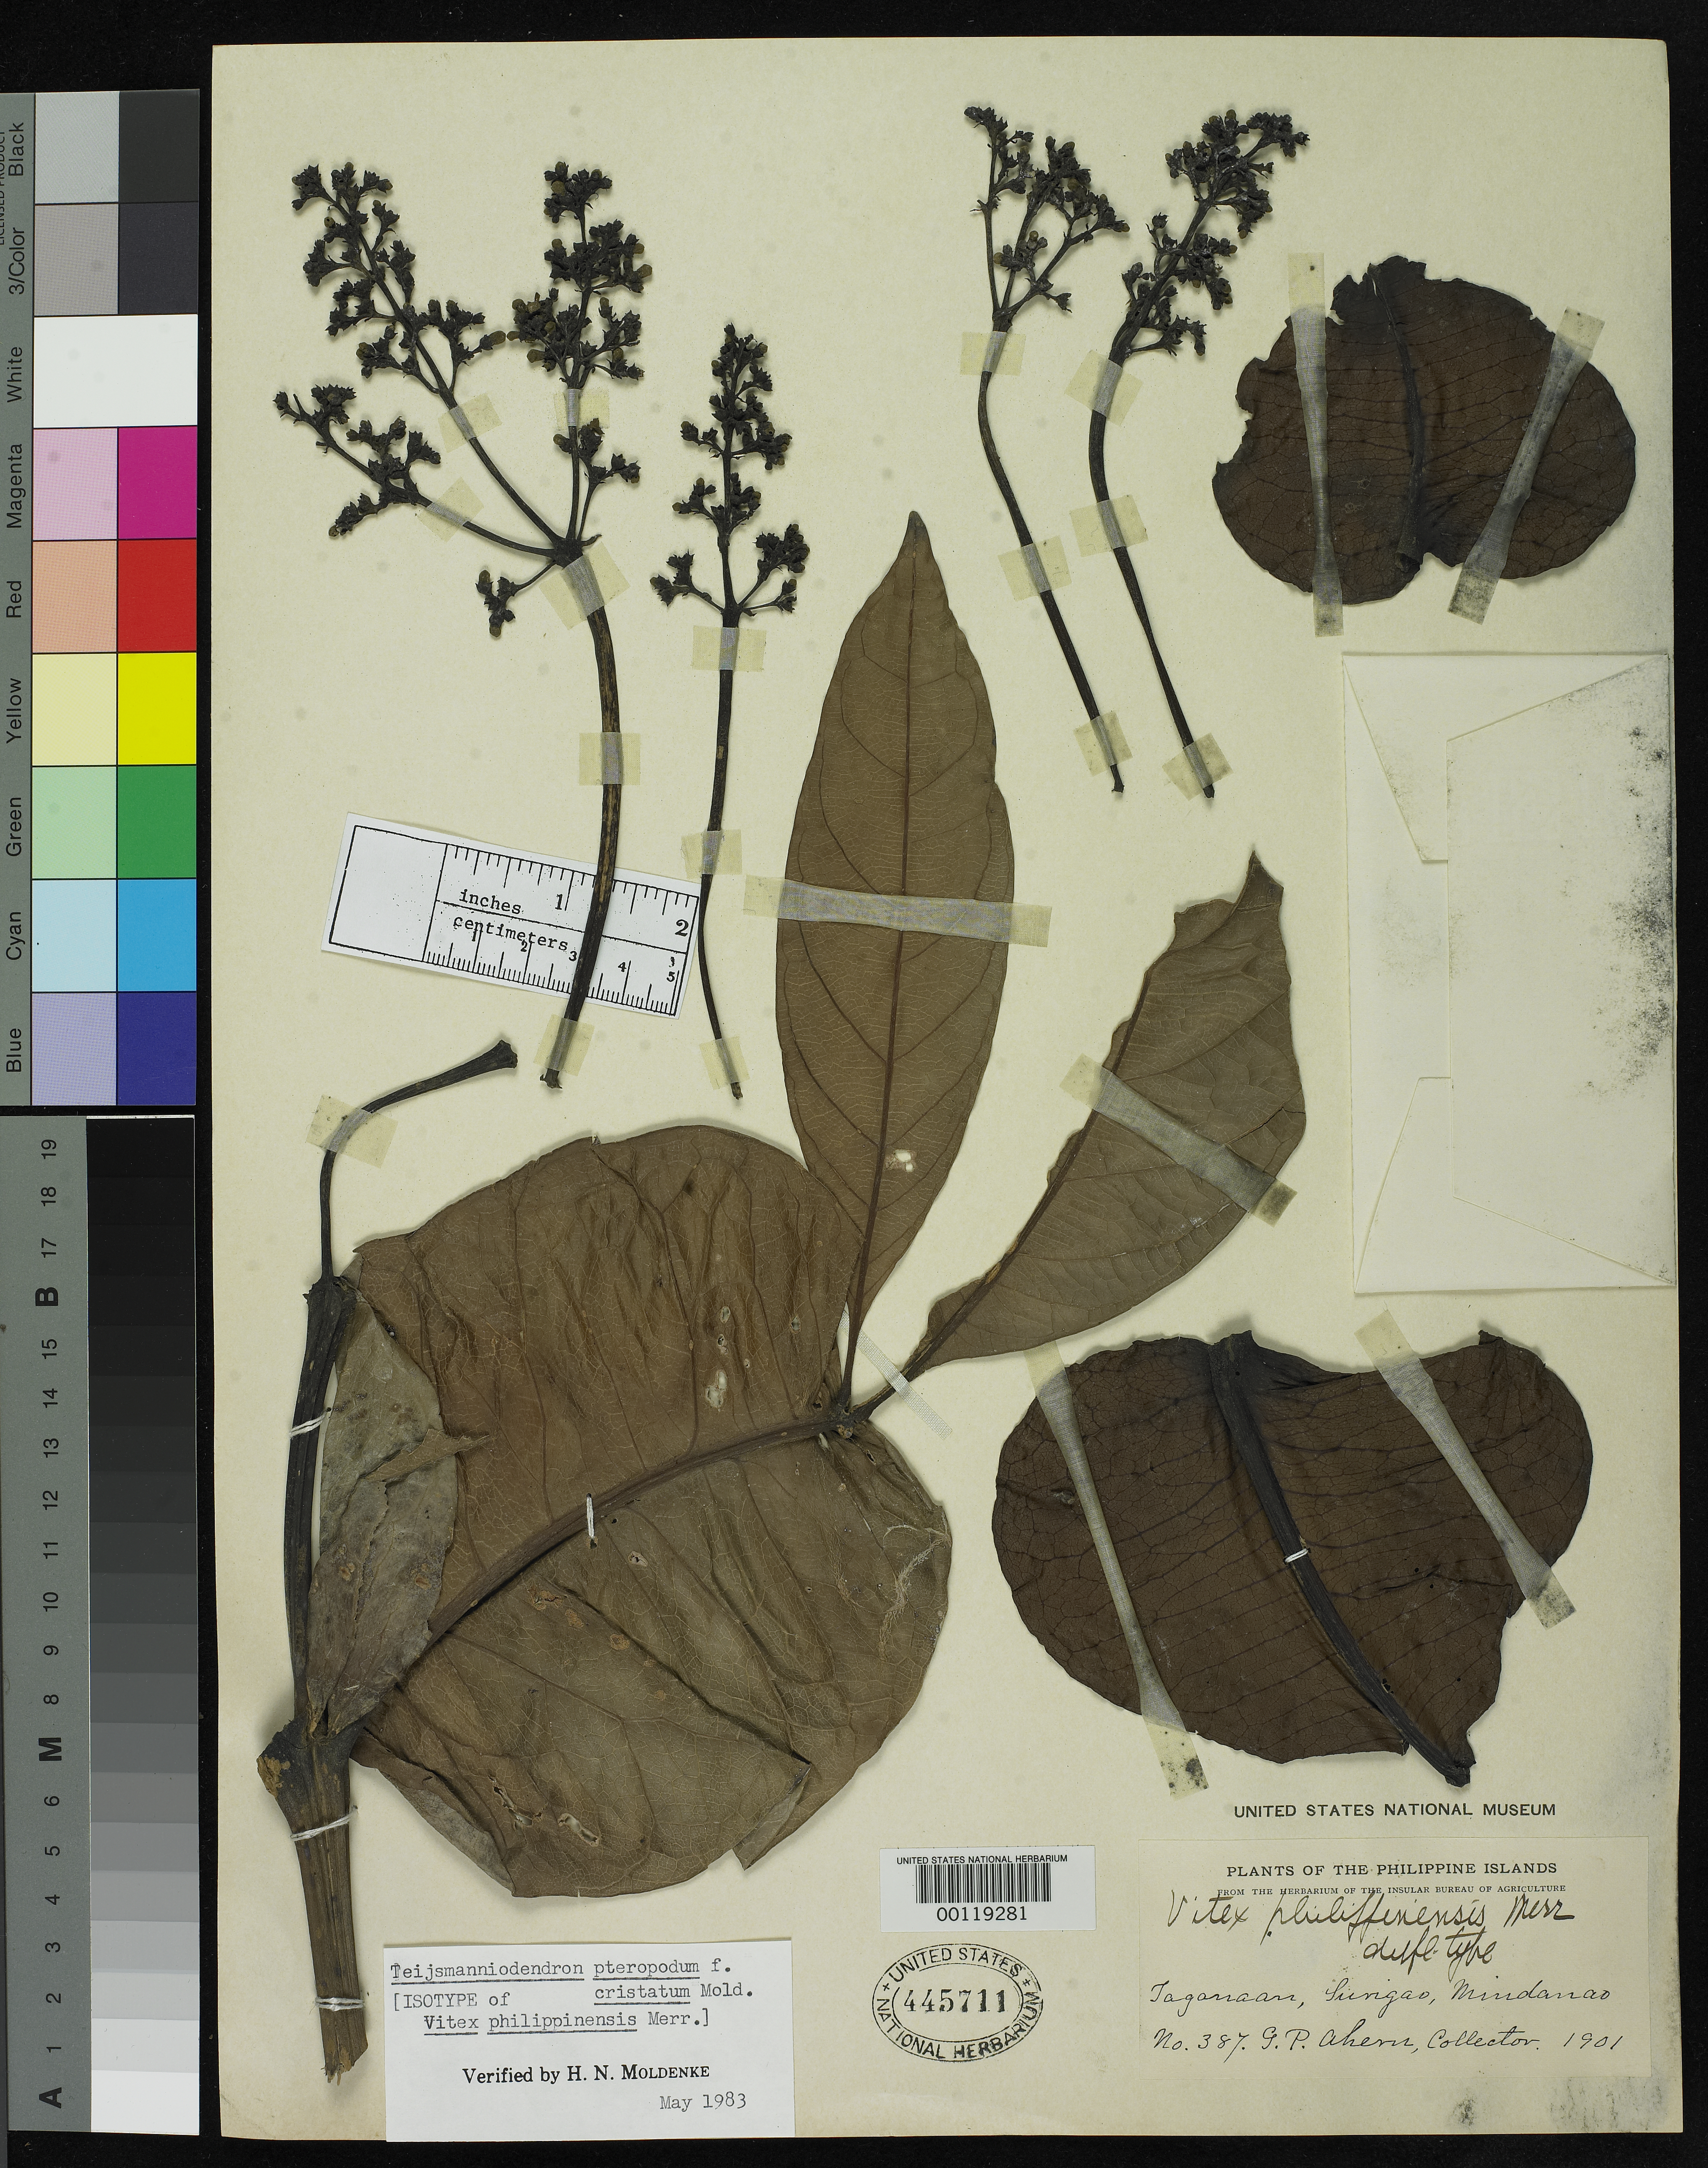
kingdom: Plantae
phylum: Tracheophyta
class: Magnoliopsida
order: Lamiales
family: Lamiaceae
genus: Vitex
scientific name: Vitex philippinensis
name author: Merr.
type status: Isotype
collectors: G. Ahern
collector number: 387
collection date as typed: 1901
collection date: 1901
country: Philippines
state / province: Caraga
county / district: Surigao del Norte / Surigao del Sur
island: Mindanao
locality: Tapanaan.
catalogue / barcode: US 445711